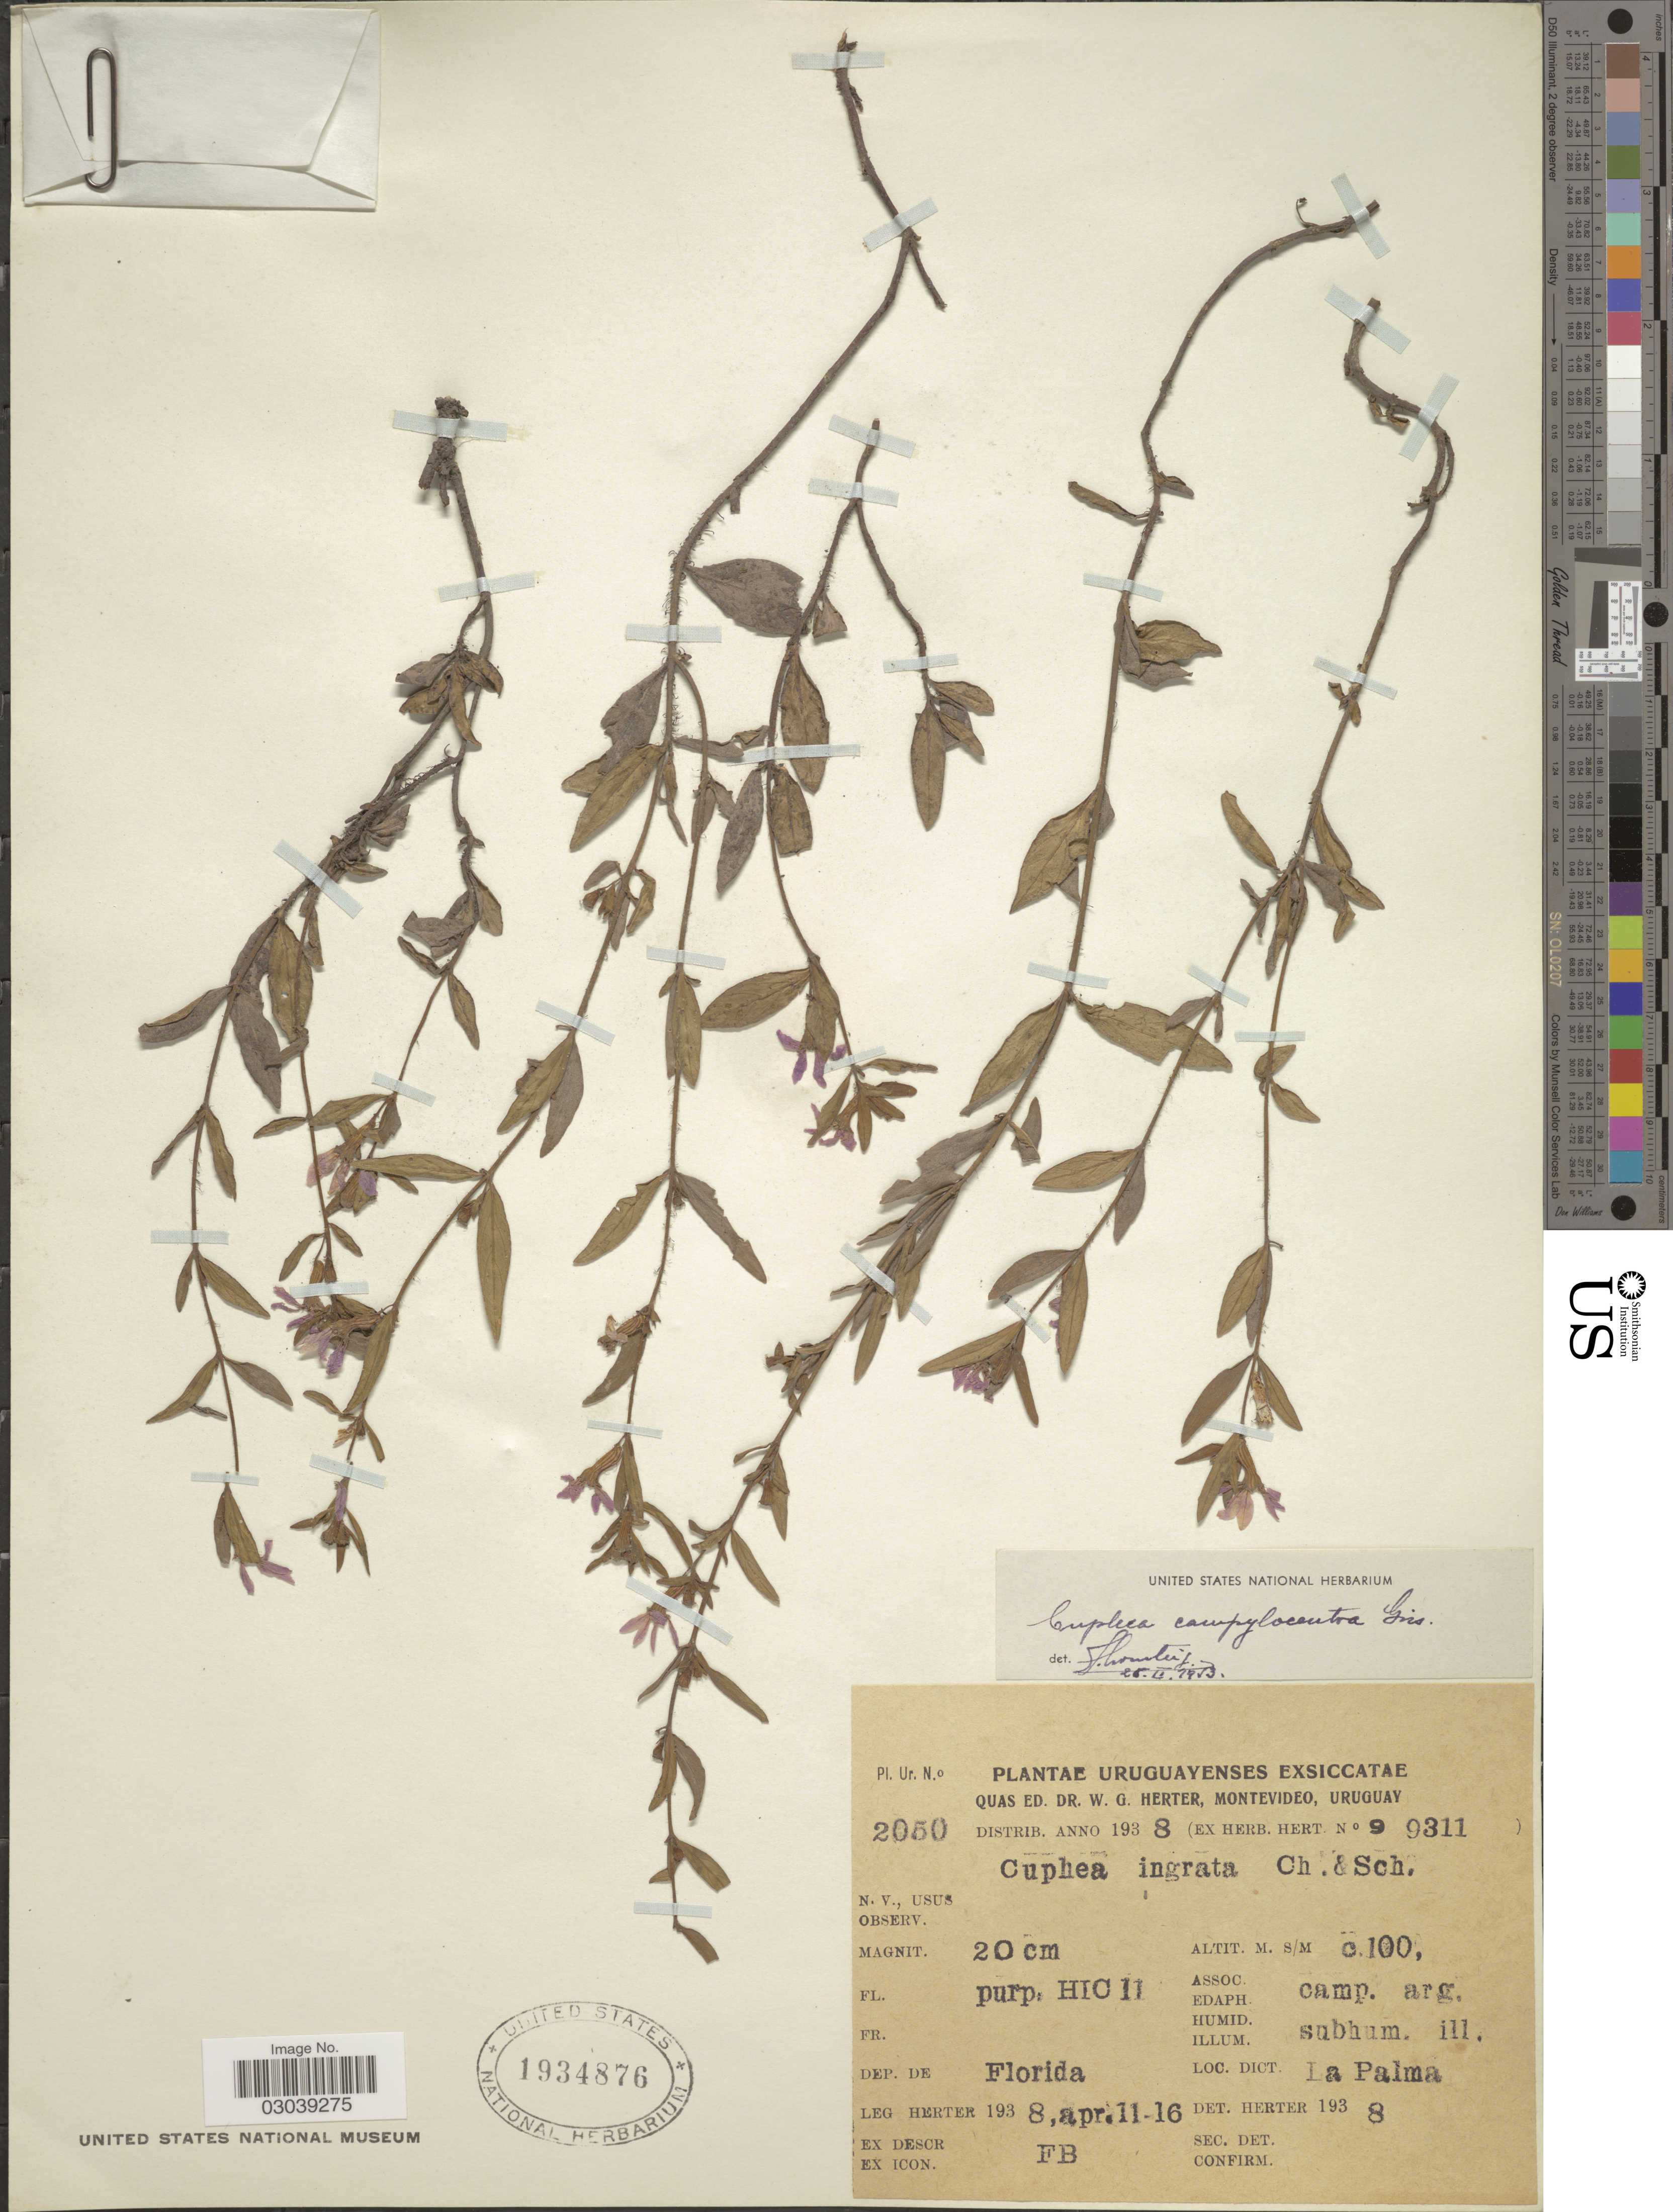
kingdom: Plantae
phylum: Tracheophyta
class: Magnoliopsida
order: Myrtales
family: Lythraceae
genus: Cuphea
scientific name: Cuphea campylocentra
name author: Griseb.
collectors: W. G. Herter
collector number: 2050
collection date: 1938-04-16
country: Uruguay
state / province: Florida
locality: Dep. de Florida. La Palma.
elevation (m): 100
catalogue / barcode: US 1934876